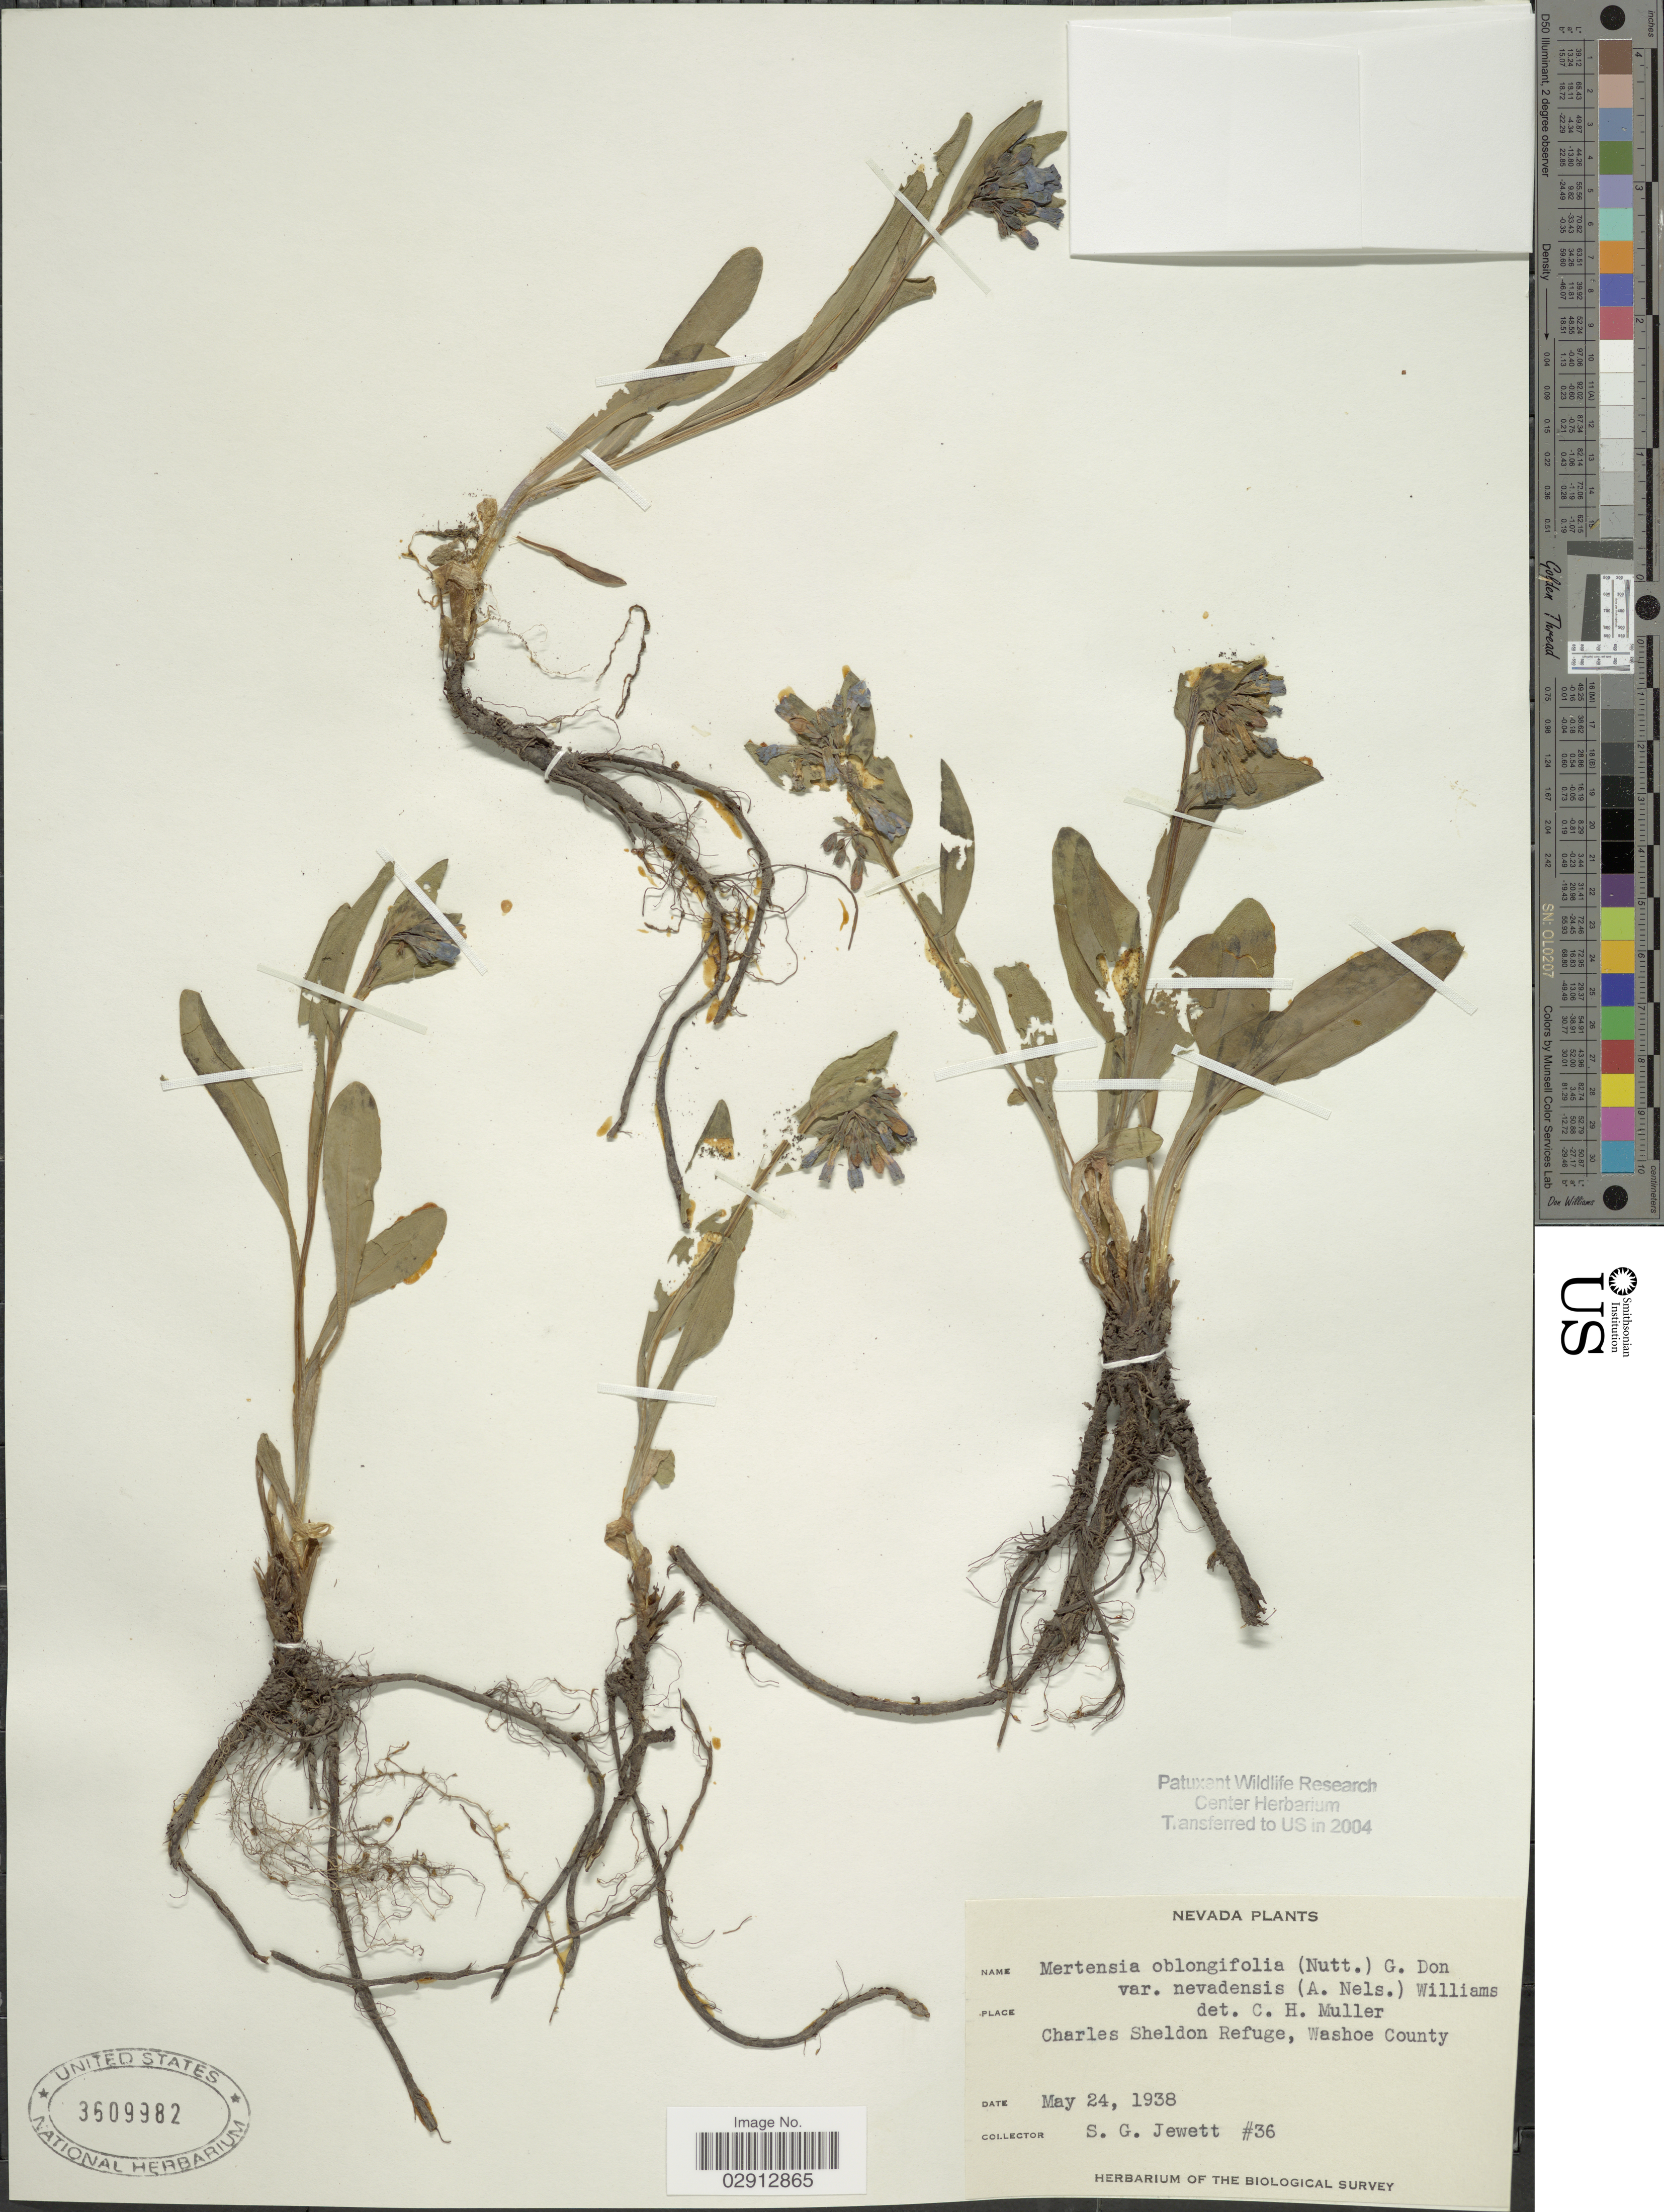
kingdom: Plantae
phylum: Tracheophyta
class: Magnoliopsida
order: Boraginales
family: Boraginaceae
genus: Mertensia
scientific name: Mertensia oblongifolia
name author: (Nutt.) G. Don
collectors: S. Jewett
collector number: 36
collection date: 1938-05-24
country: United States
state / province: Nevada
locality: Charles Sheldon Refuge, Washoe County.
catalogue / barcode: US 3609982